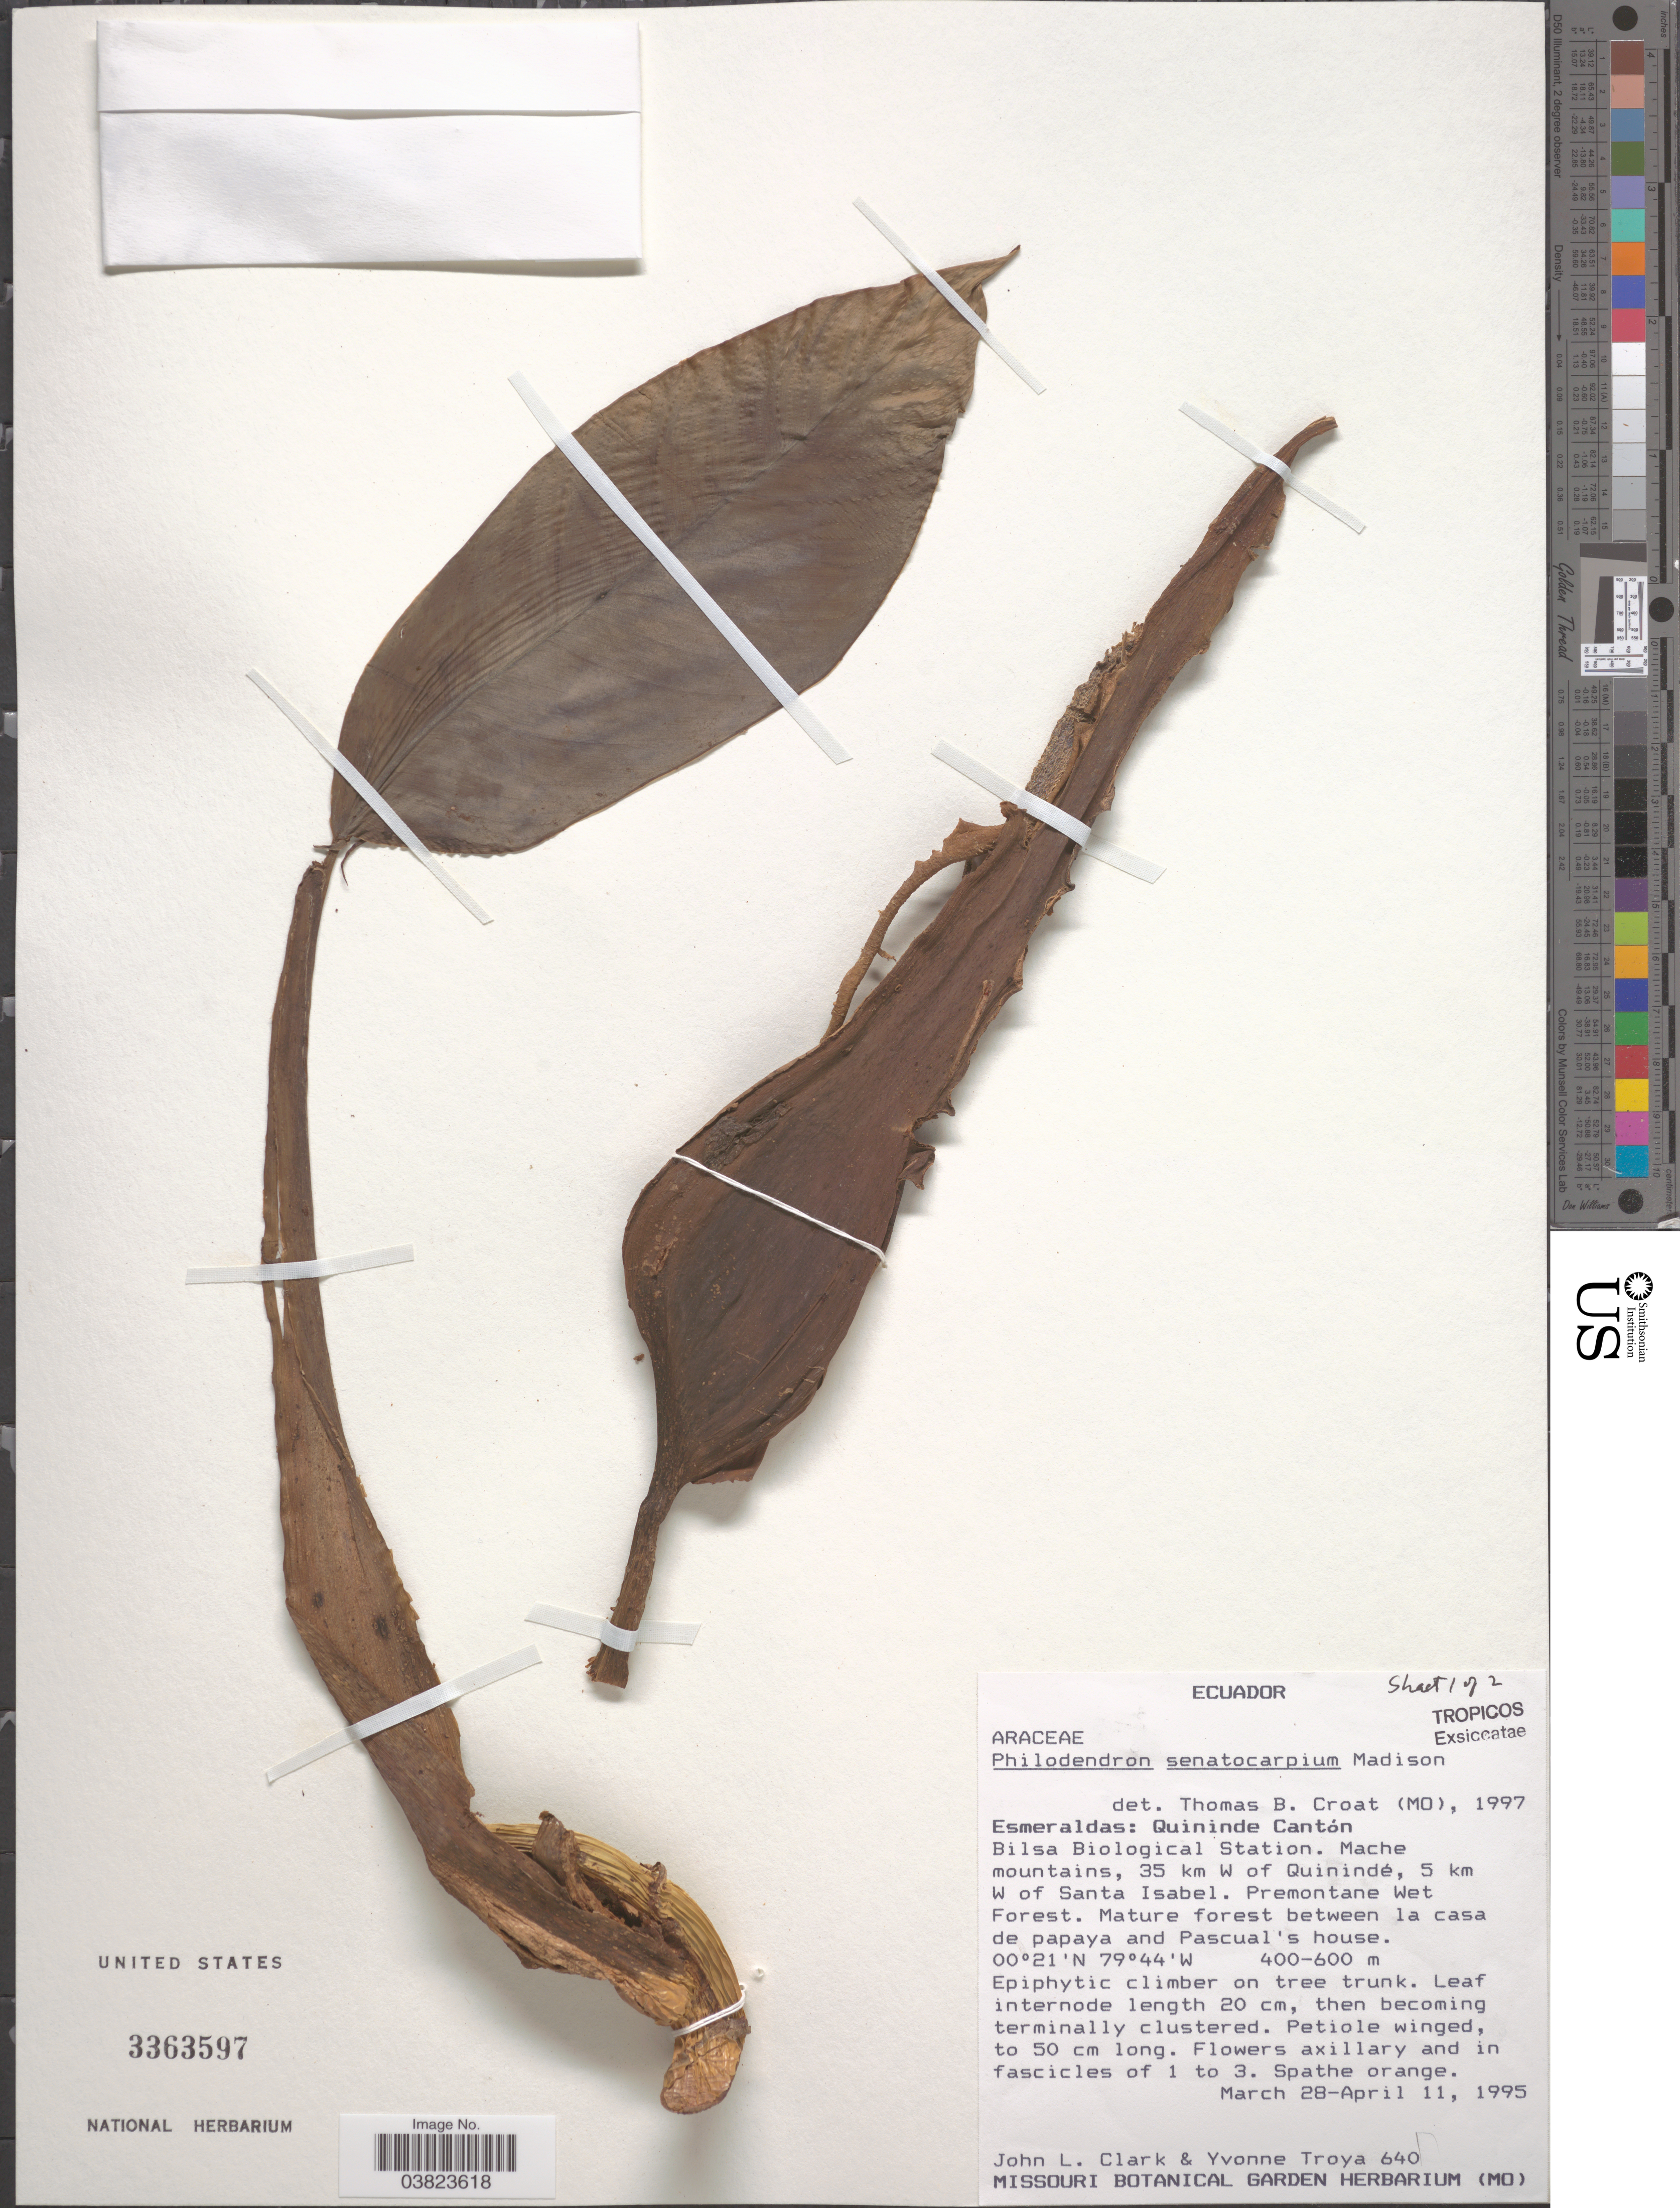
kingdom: Plantae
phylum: Tracheophyta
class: Liliopsida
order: Alismatales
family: Araceae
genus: Philodendron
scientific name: Philodendron senatocarpium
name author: Madison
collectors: J. L. Clark & Y. Troya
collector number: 640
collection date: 1995-03-28/1995-04-11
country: Ecuador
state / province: Esmeraldas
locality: Quininde Cantón. Bilsa Biological Station. Mache mountains, 35 km W of Quinindé, 5 km W of Santa Isabel.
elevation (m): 400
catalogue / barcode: US 3363597